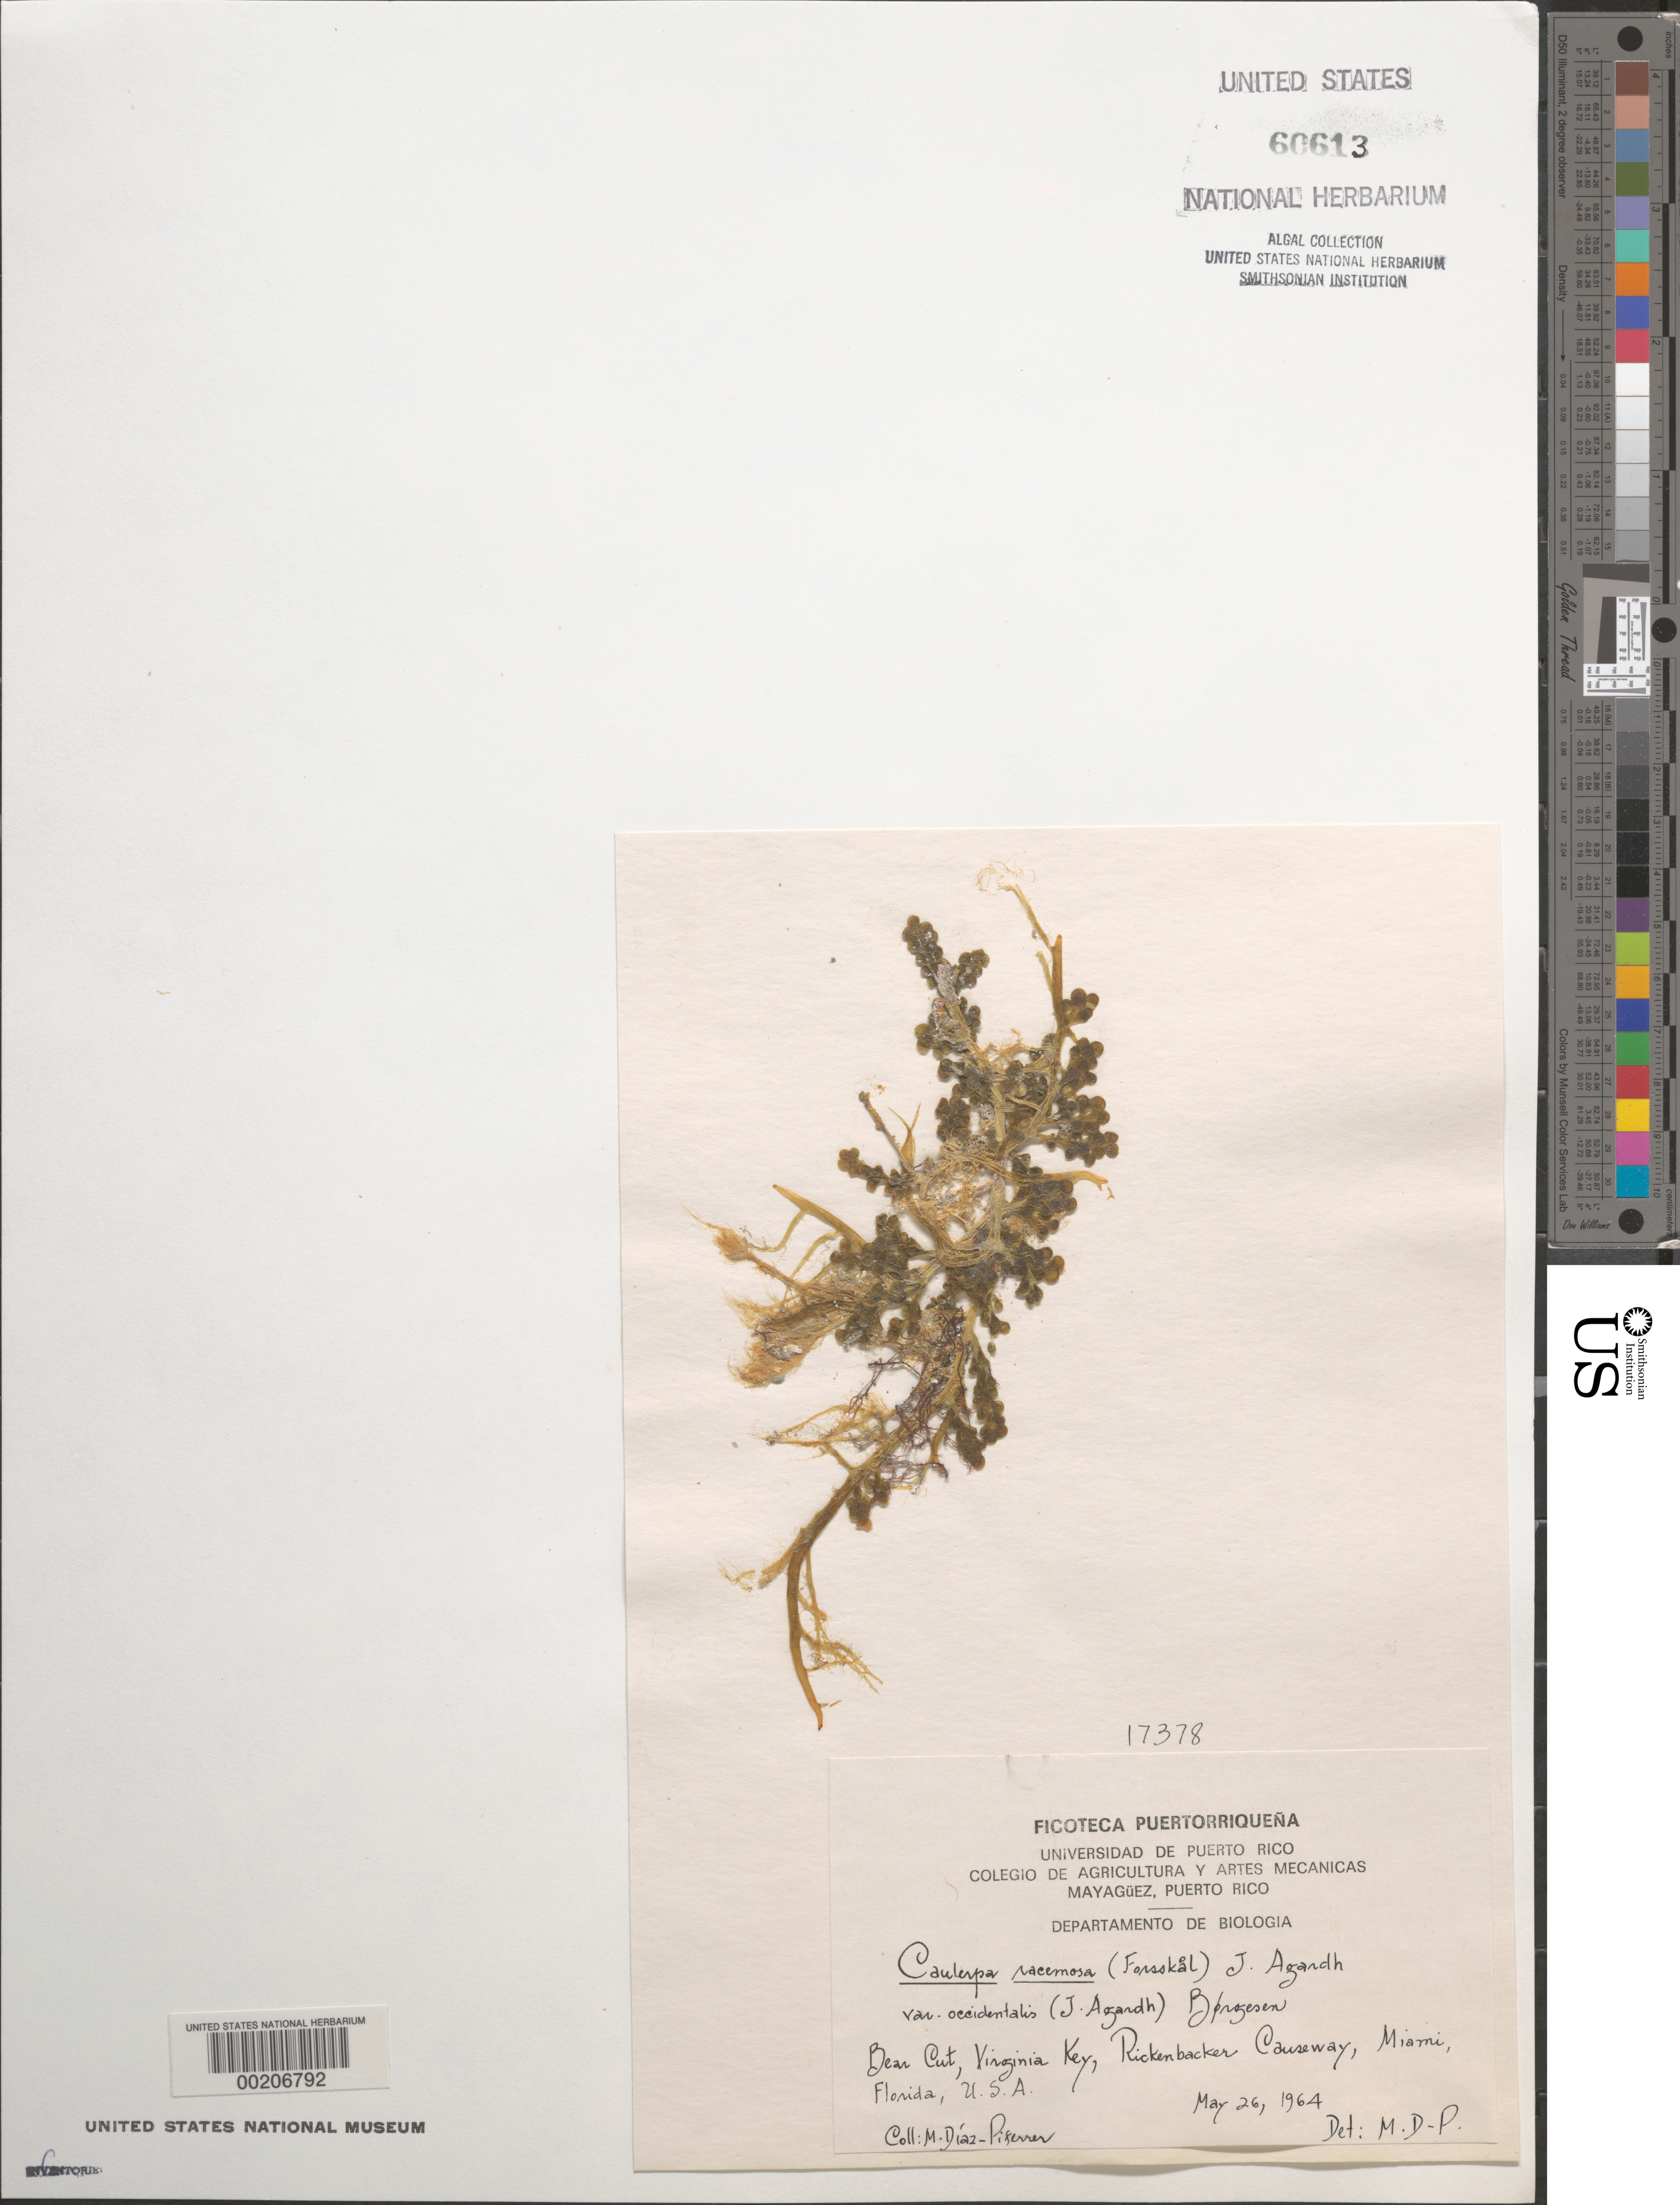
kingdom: Plantae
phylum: Chlorophyta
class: Ulvophyceae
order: Bryopsidales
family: Caulerpaceae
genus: Caulerpa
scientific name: Caulerpa racemosa var. occidentalis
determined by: Diaz-Piferrer, M.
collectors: M. Diaz-Piferrer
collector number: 17378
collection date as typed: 26 May 1964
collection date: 1964-05-26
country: United States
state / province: Florida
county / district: Miami-Dade County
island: Virginia Key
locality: Bear Cut, Rickenbacker Causeway, Miami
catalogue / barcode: US 60613